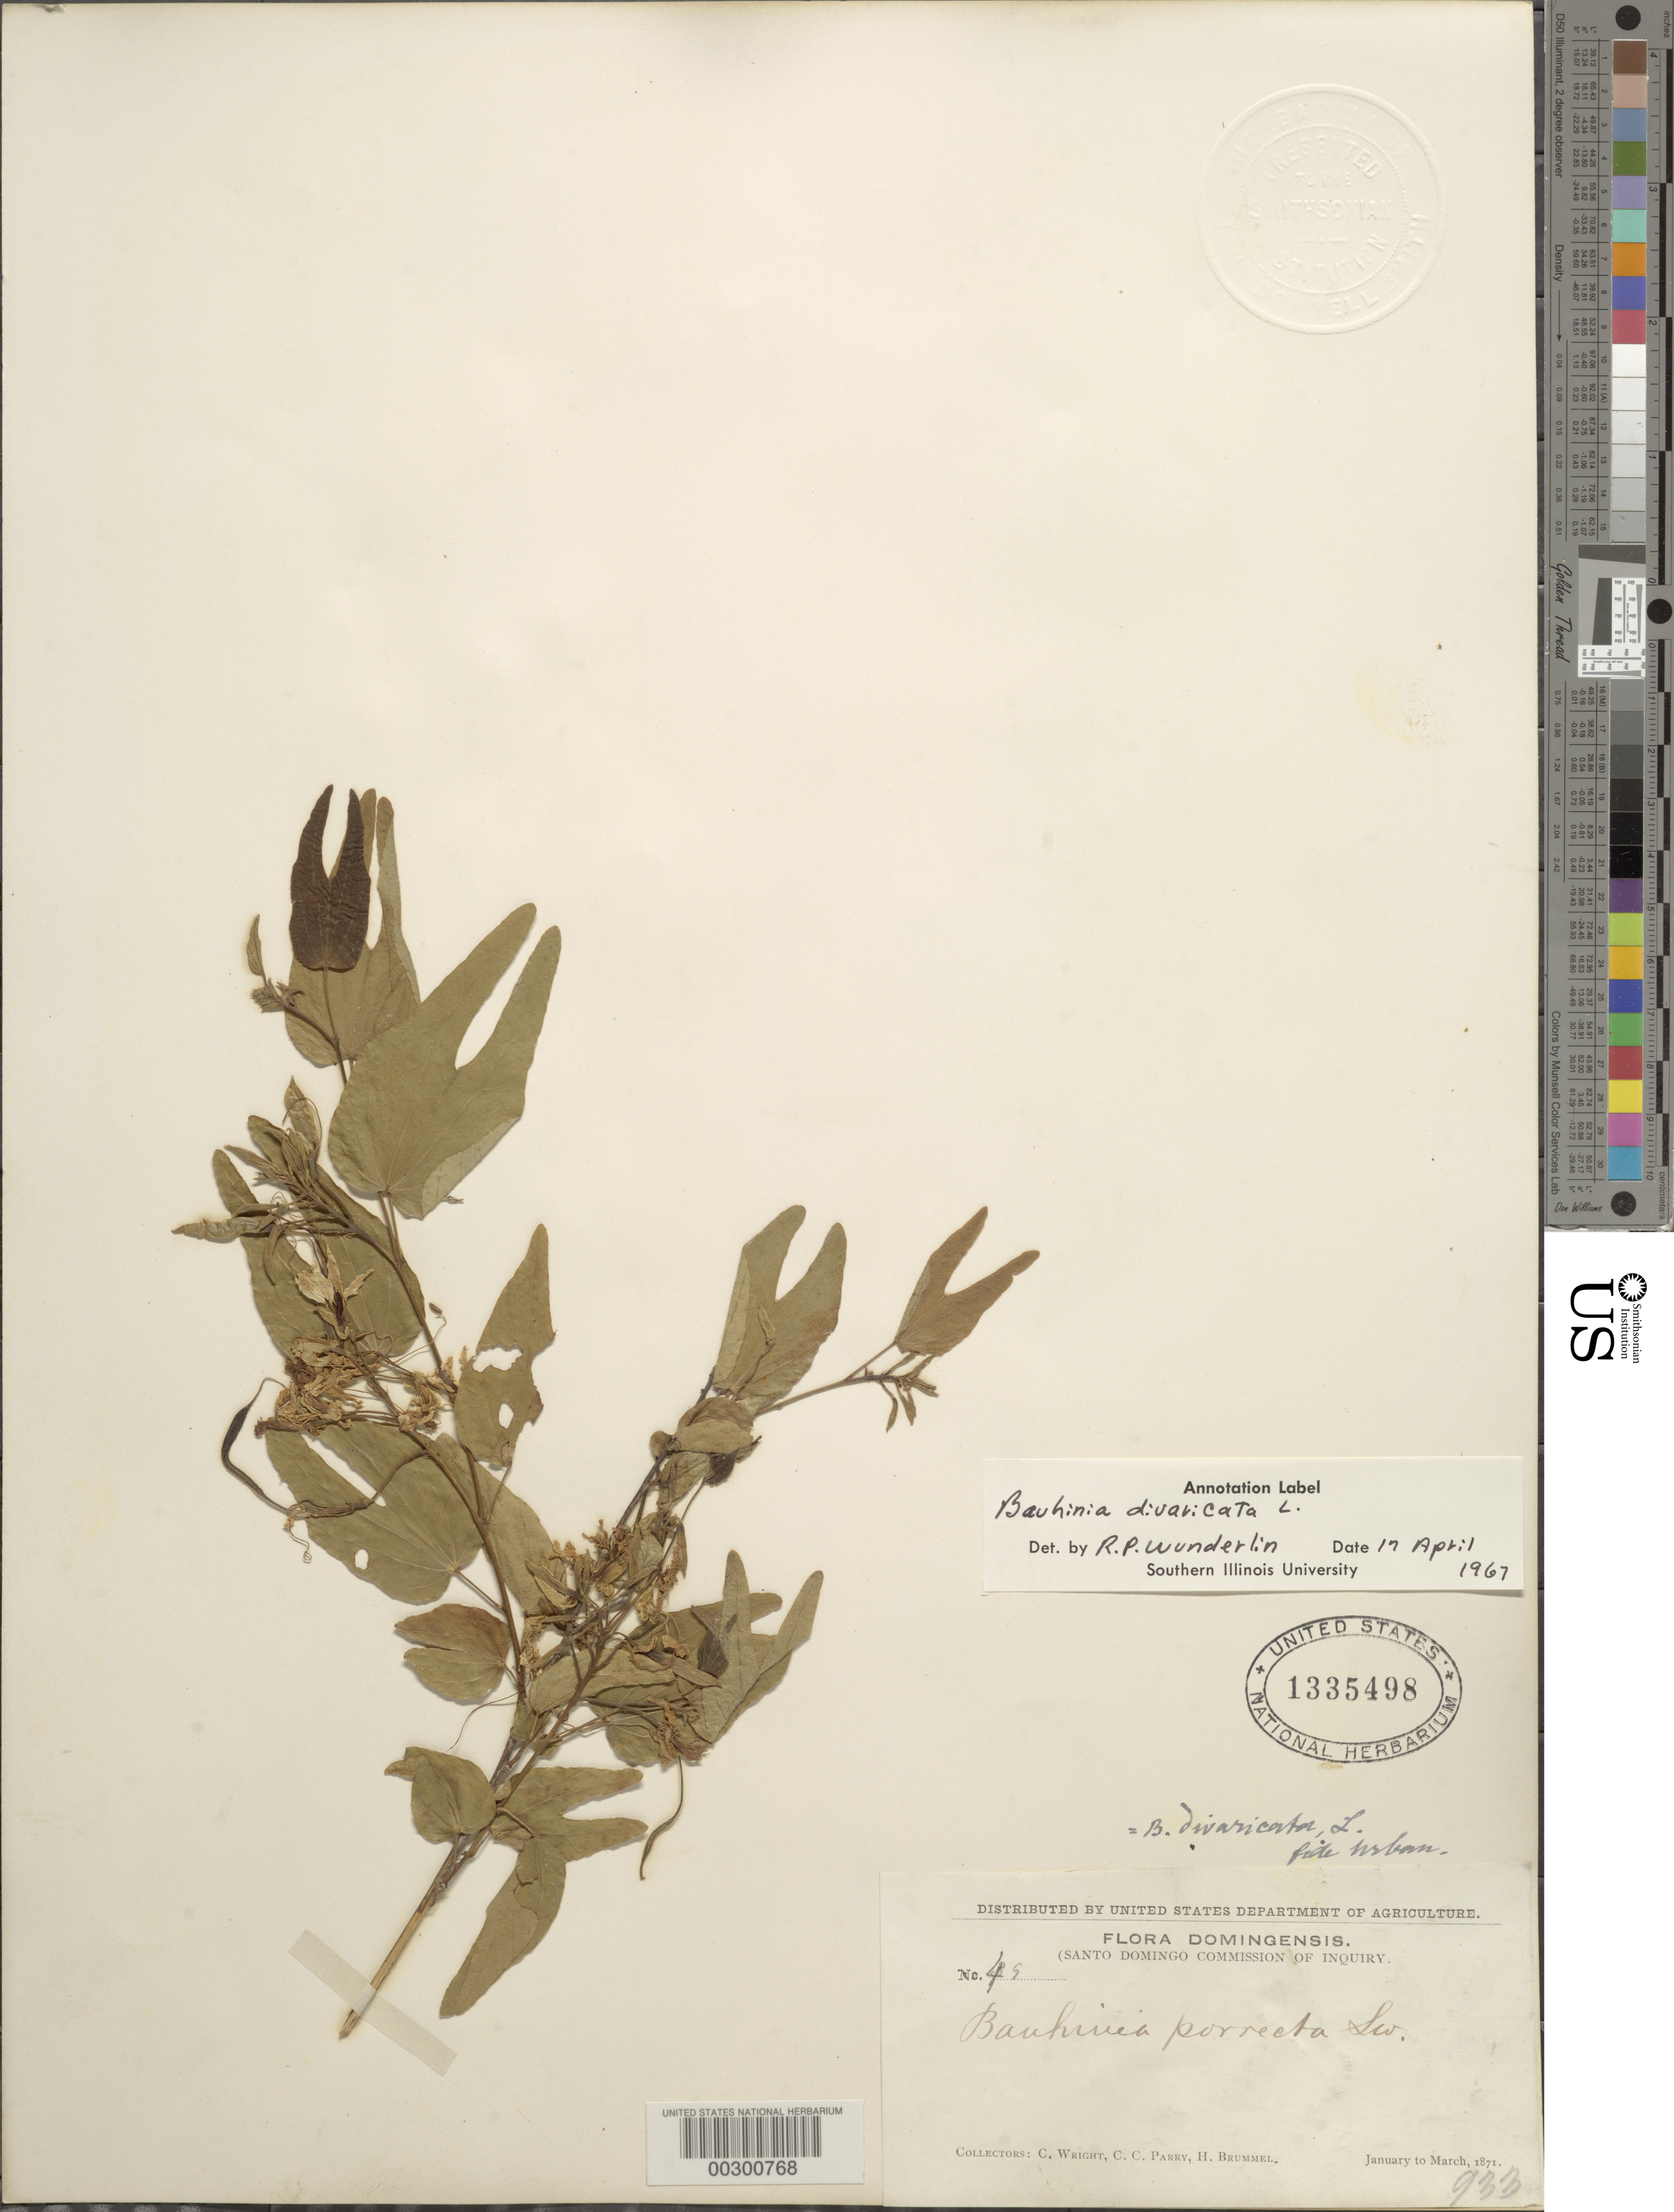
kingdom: Plantae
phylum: Tracheophyta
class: Magnoliopsida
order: Fabales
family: Fabaceae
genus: Bauhinia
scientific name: Bauhinia divaricata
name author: L.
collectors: C. Wright, C. C. Parry & H. Brummel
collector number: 49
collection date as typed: Jan 1871 to -- Mar 1871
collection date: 1871-01/1871-03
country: Dominican Republic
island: Hispaniola Island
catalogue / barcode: US 1335498